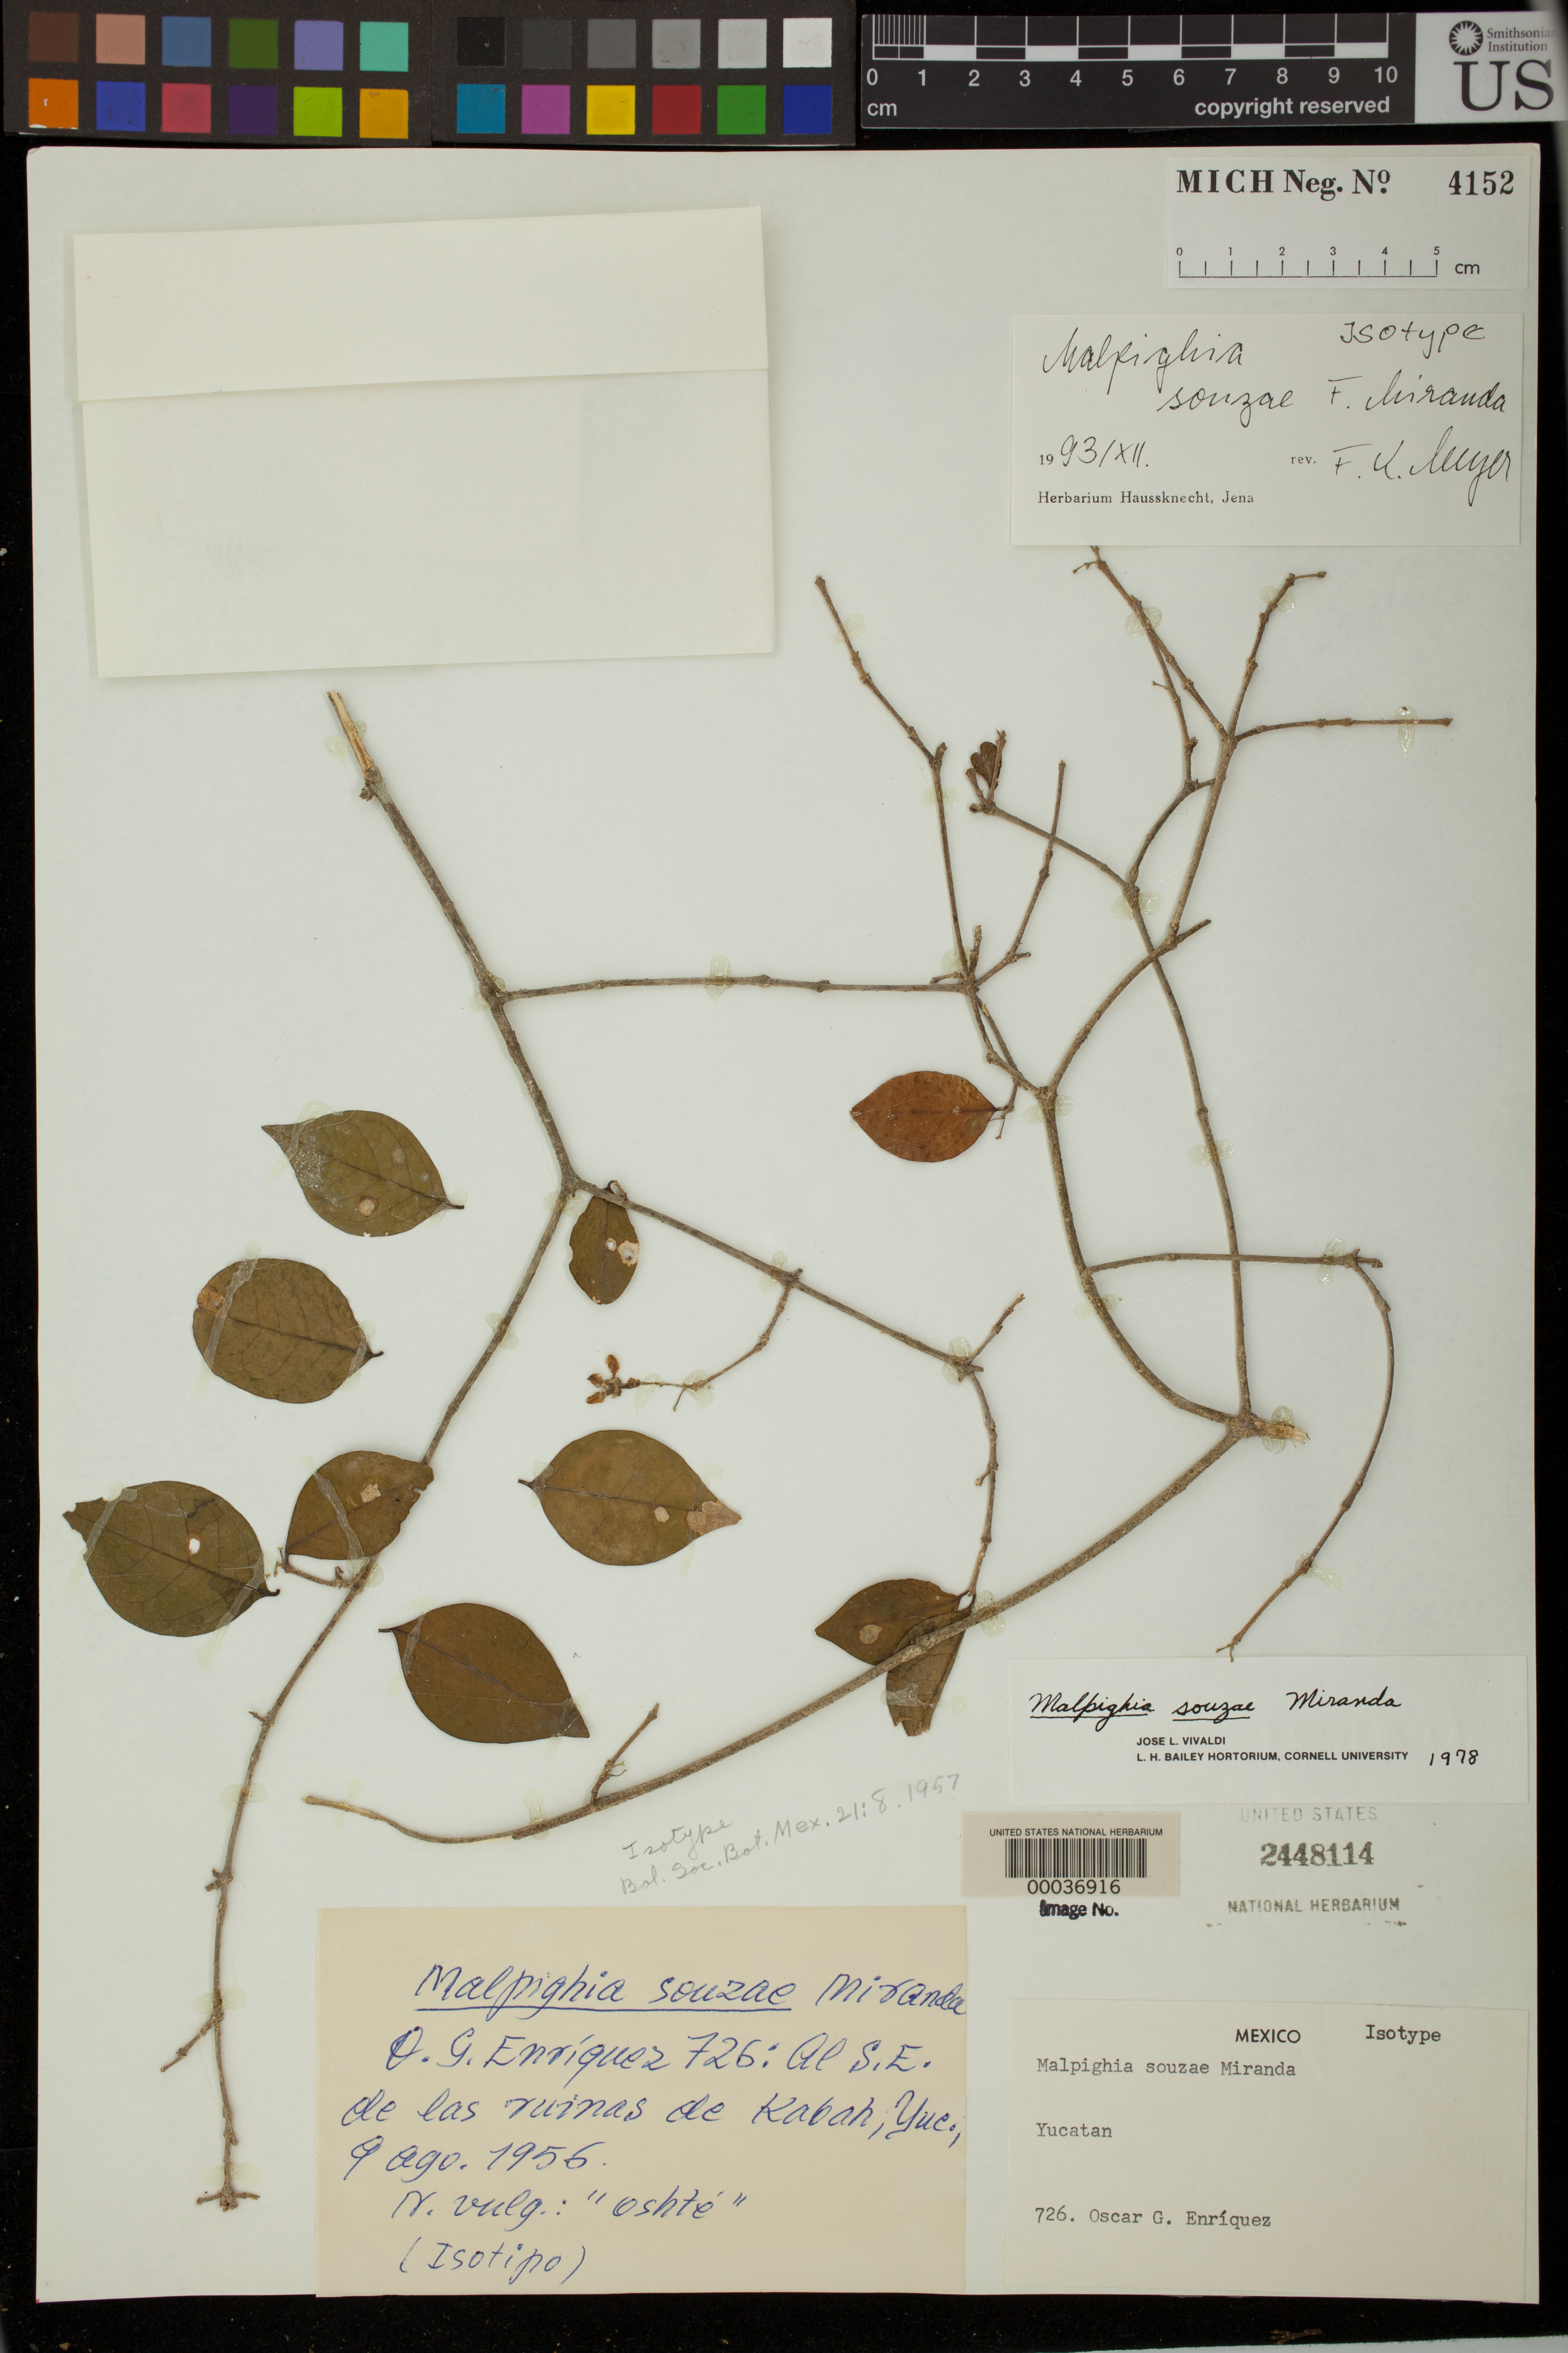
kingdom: Plantae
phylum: Tracheophyta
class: Magnoliopsida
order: Malpighiales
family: Malpighiaceae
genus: Malpighia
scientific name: Malpighia souzae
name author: Miranda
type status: Isotype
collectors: O. Enriquez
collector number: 726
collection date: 1956-08-09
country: Mexico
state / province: Yucatan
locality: Al S.E. de las ruinas de Kabah, Yuc.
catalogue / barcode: US 2448114